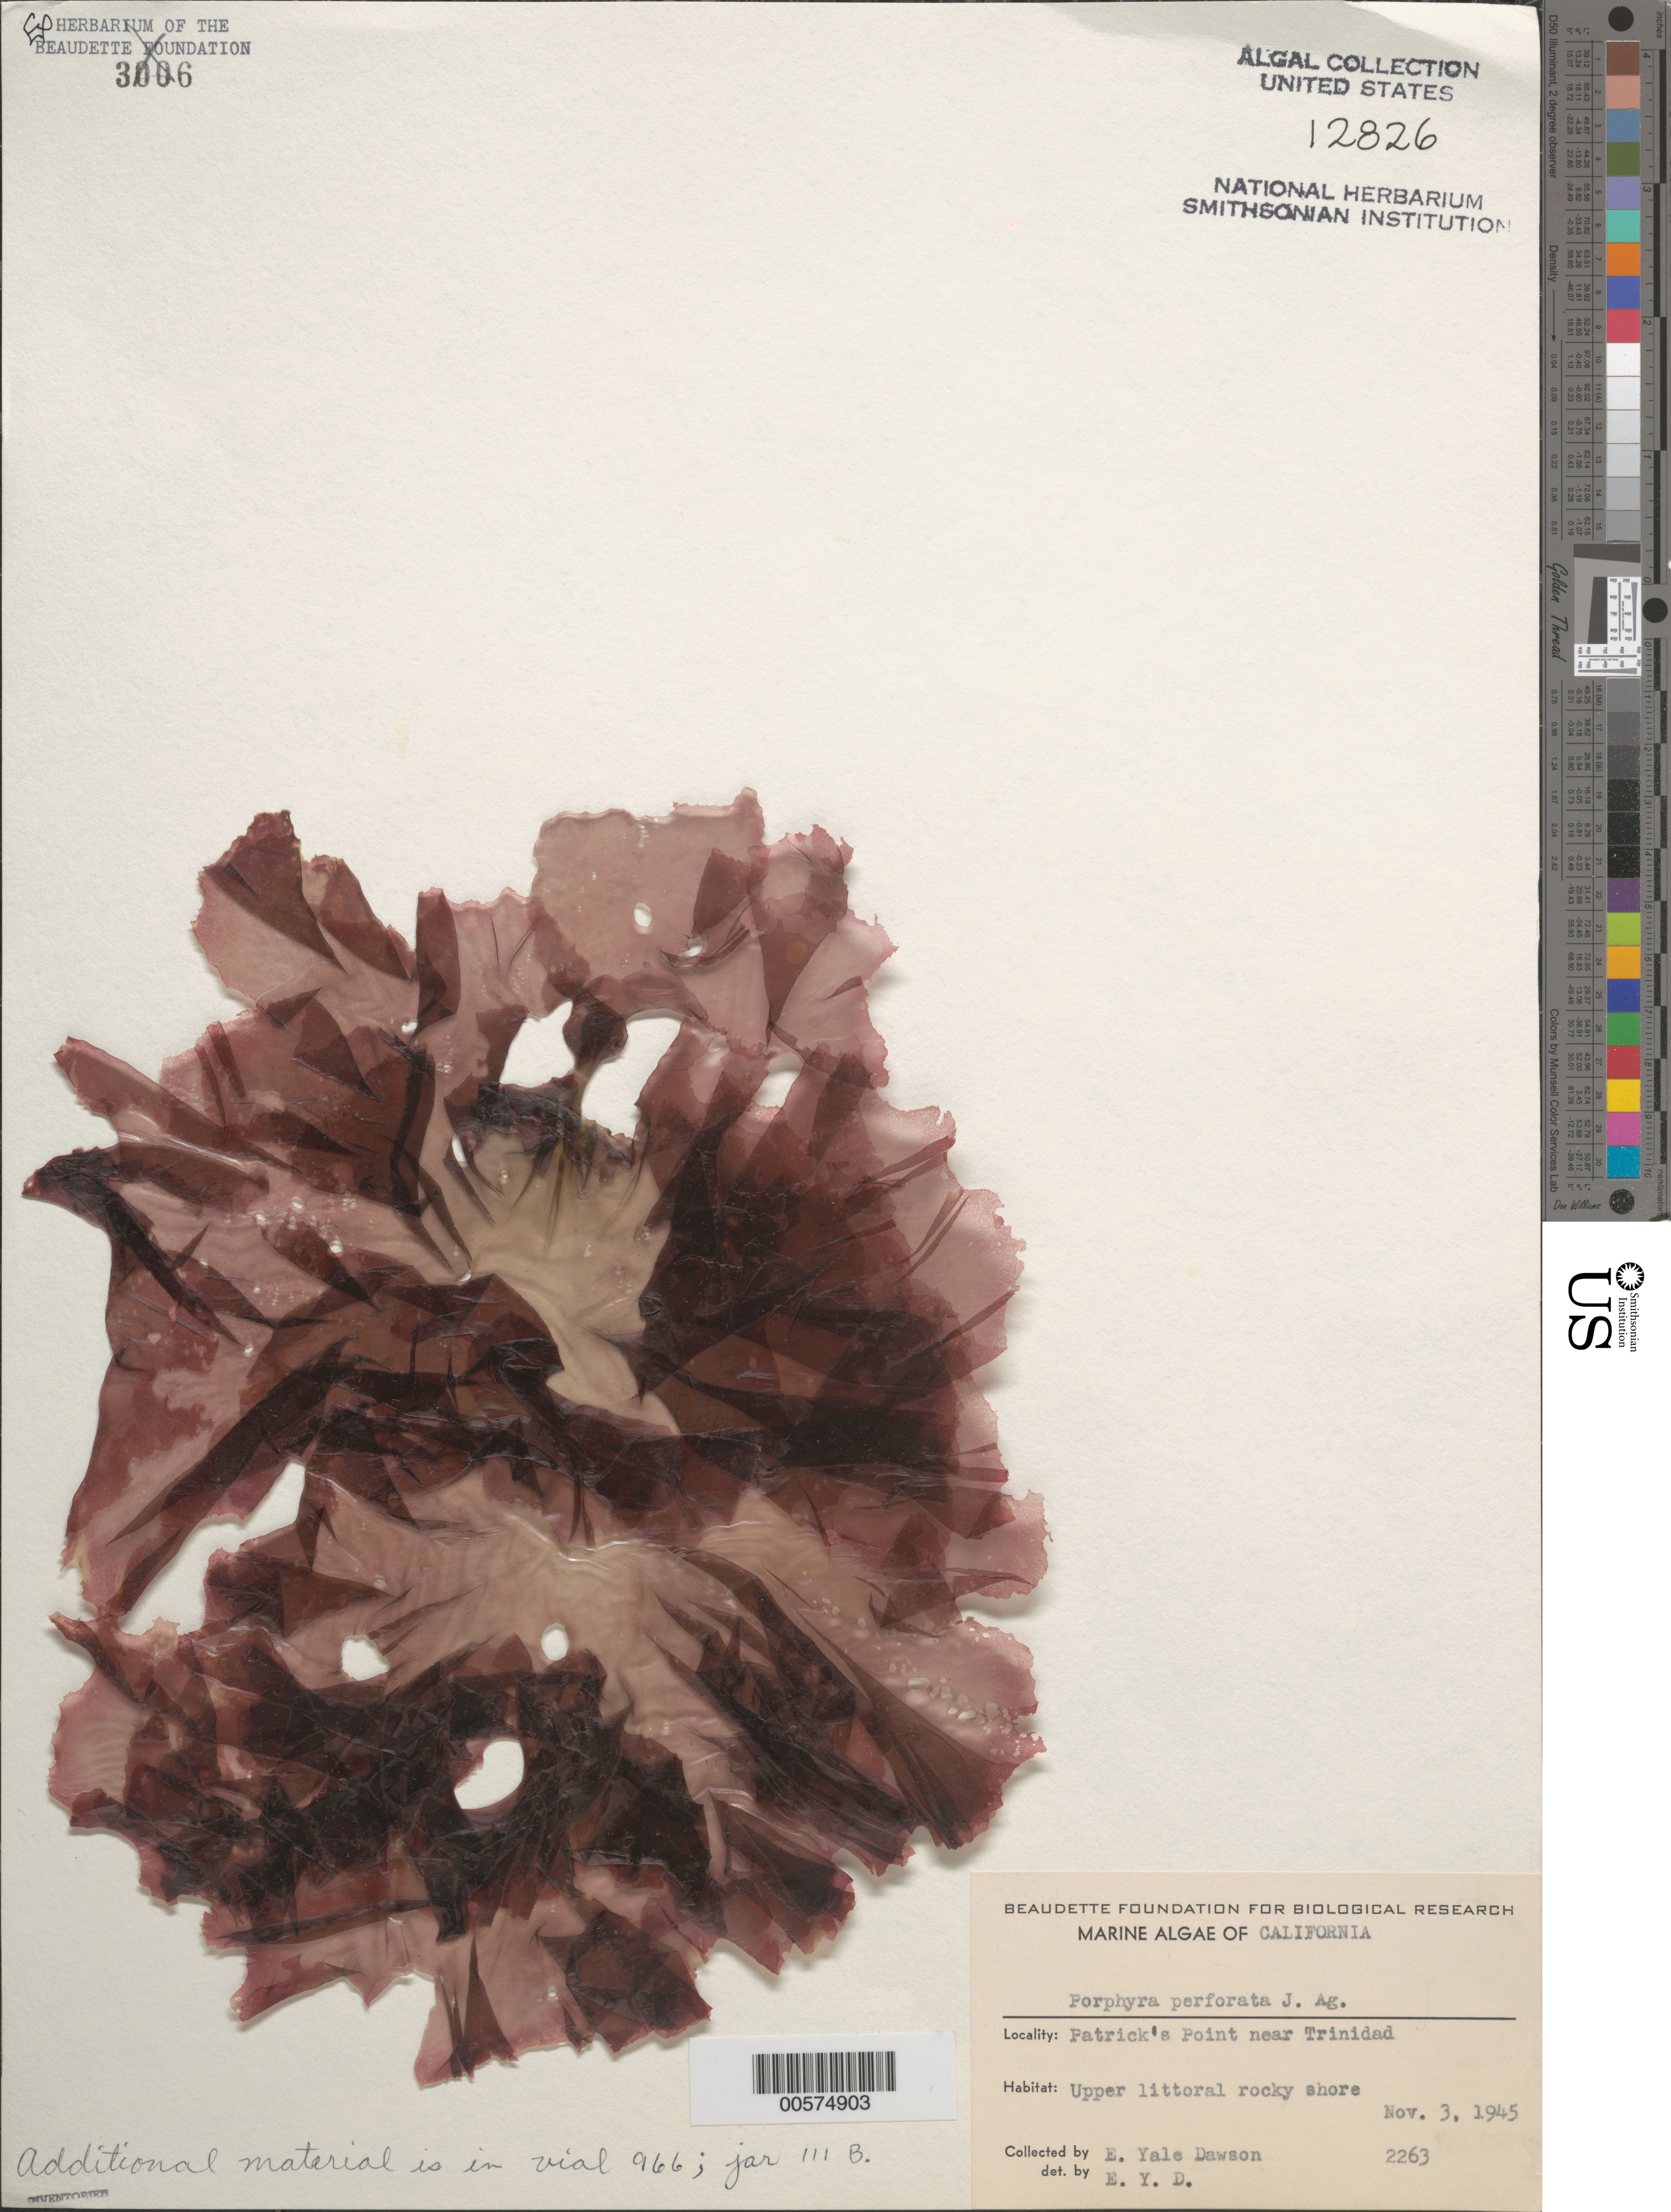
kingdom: Plantae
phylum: Rhodophyta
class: Bangiophyceae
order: Bangiales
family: Bangiaceae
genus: Pyropia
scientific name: Pyropia perforata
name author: (J. Agardh) S.C. Lindstrom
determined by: Algae name updating Project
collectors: E. Y. Dawson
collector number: EYD 2263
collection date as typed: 03 Nov 1945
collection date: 1945-11-03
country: United States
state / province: California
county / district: Humboldt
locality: Patrick's Point, near Trinidad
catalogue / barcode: US 12826